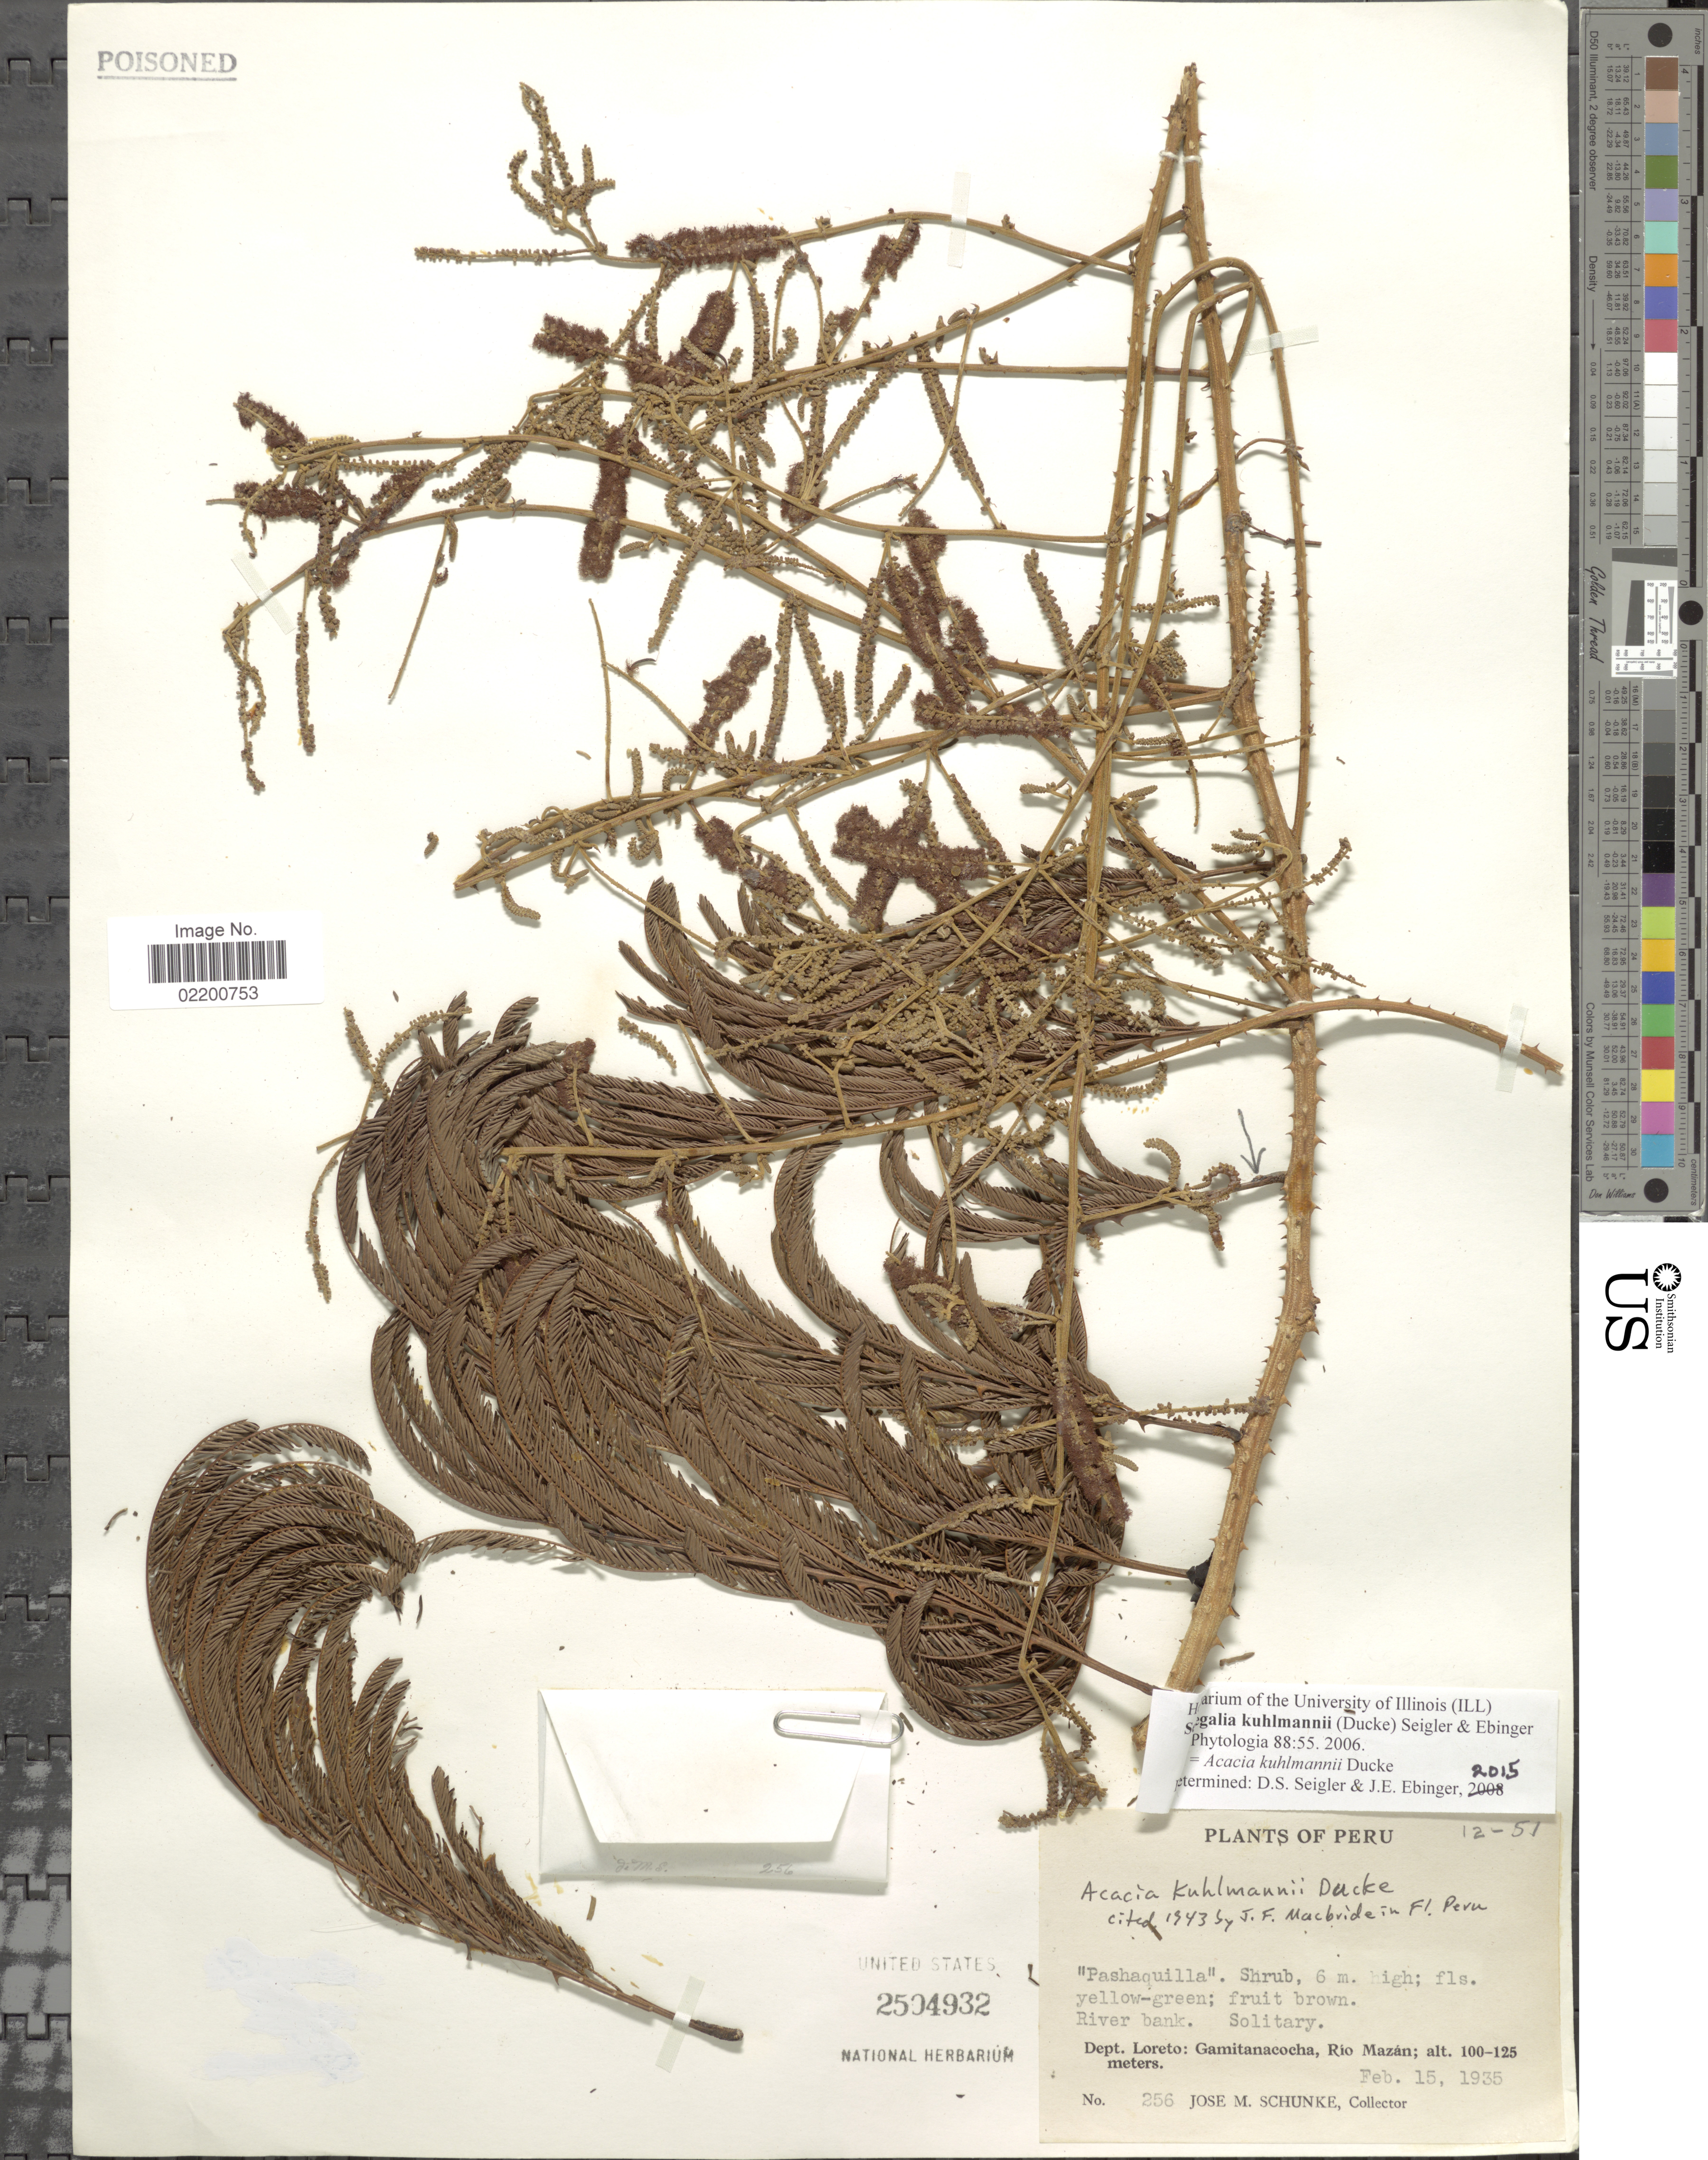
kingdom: Plantae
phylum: Tracheophyta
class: Magnoliopsida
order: Fabales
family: Fabaceae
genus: Senegalia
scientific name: Senegalia kuhlmannii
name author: (Ducke) Seigler & Ebinger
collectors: J. M. Schunke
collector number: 256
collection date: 1935-02-15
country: Peru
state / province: Loreto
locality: Dept. Loreto: Gamitanacocha, Rio Mazan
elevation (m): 100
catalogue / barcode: US 2504932